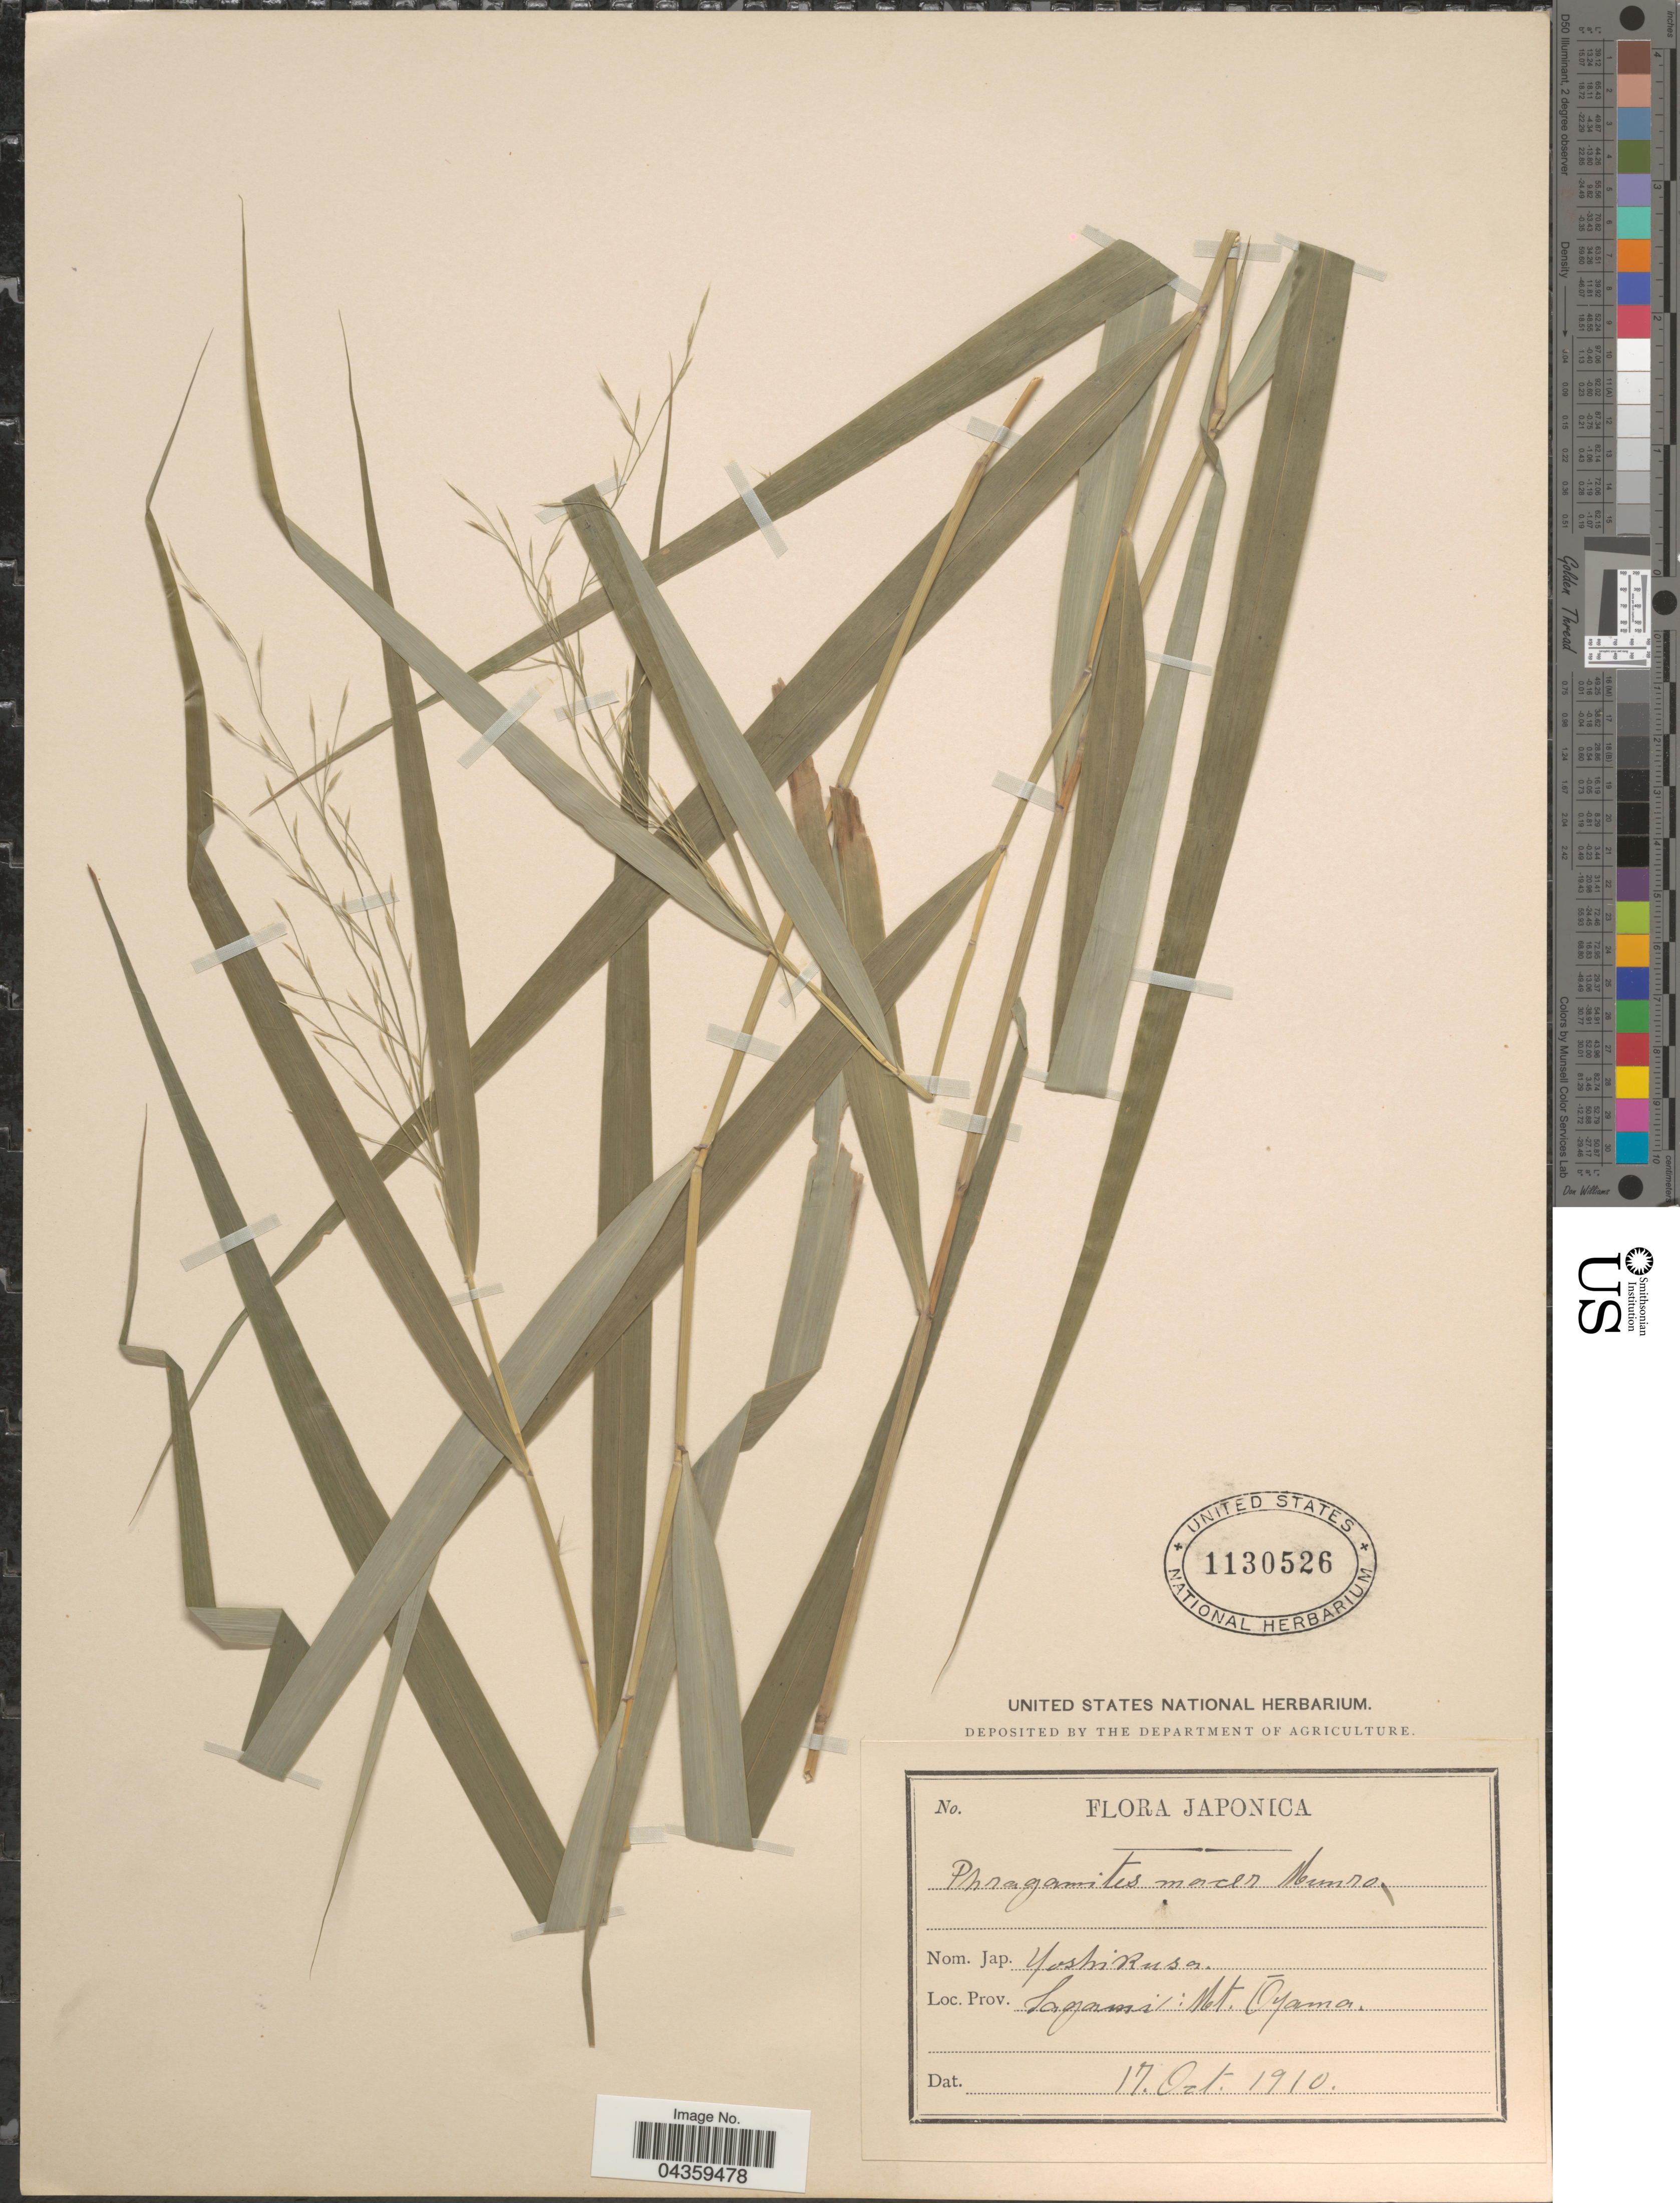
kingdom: Plantae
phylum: Tracheophyta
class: Liliopsida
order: Poales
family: Poaceae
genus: Hakonechloa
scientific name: Hakonechloa macra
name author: (Munro) Honda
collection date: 1910-10-17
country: Japan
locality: Japonica. Prov. Sagami : Mt. Ōyama.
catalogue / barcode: US 1130526